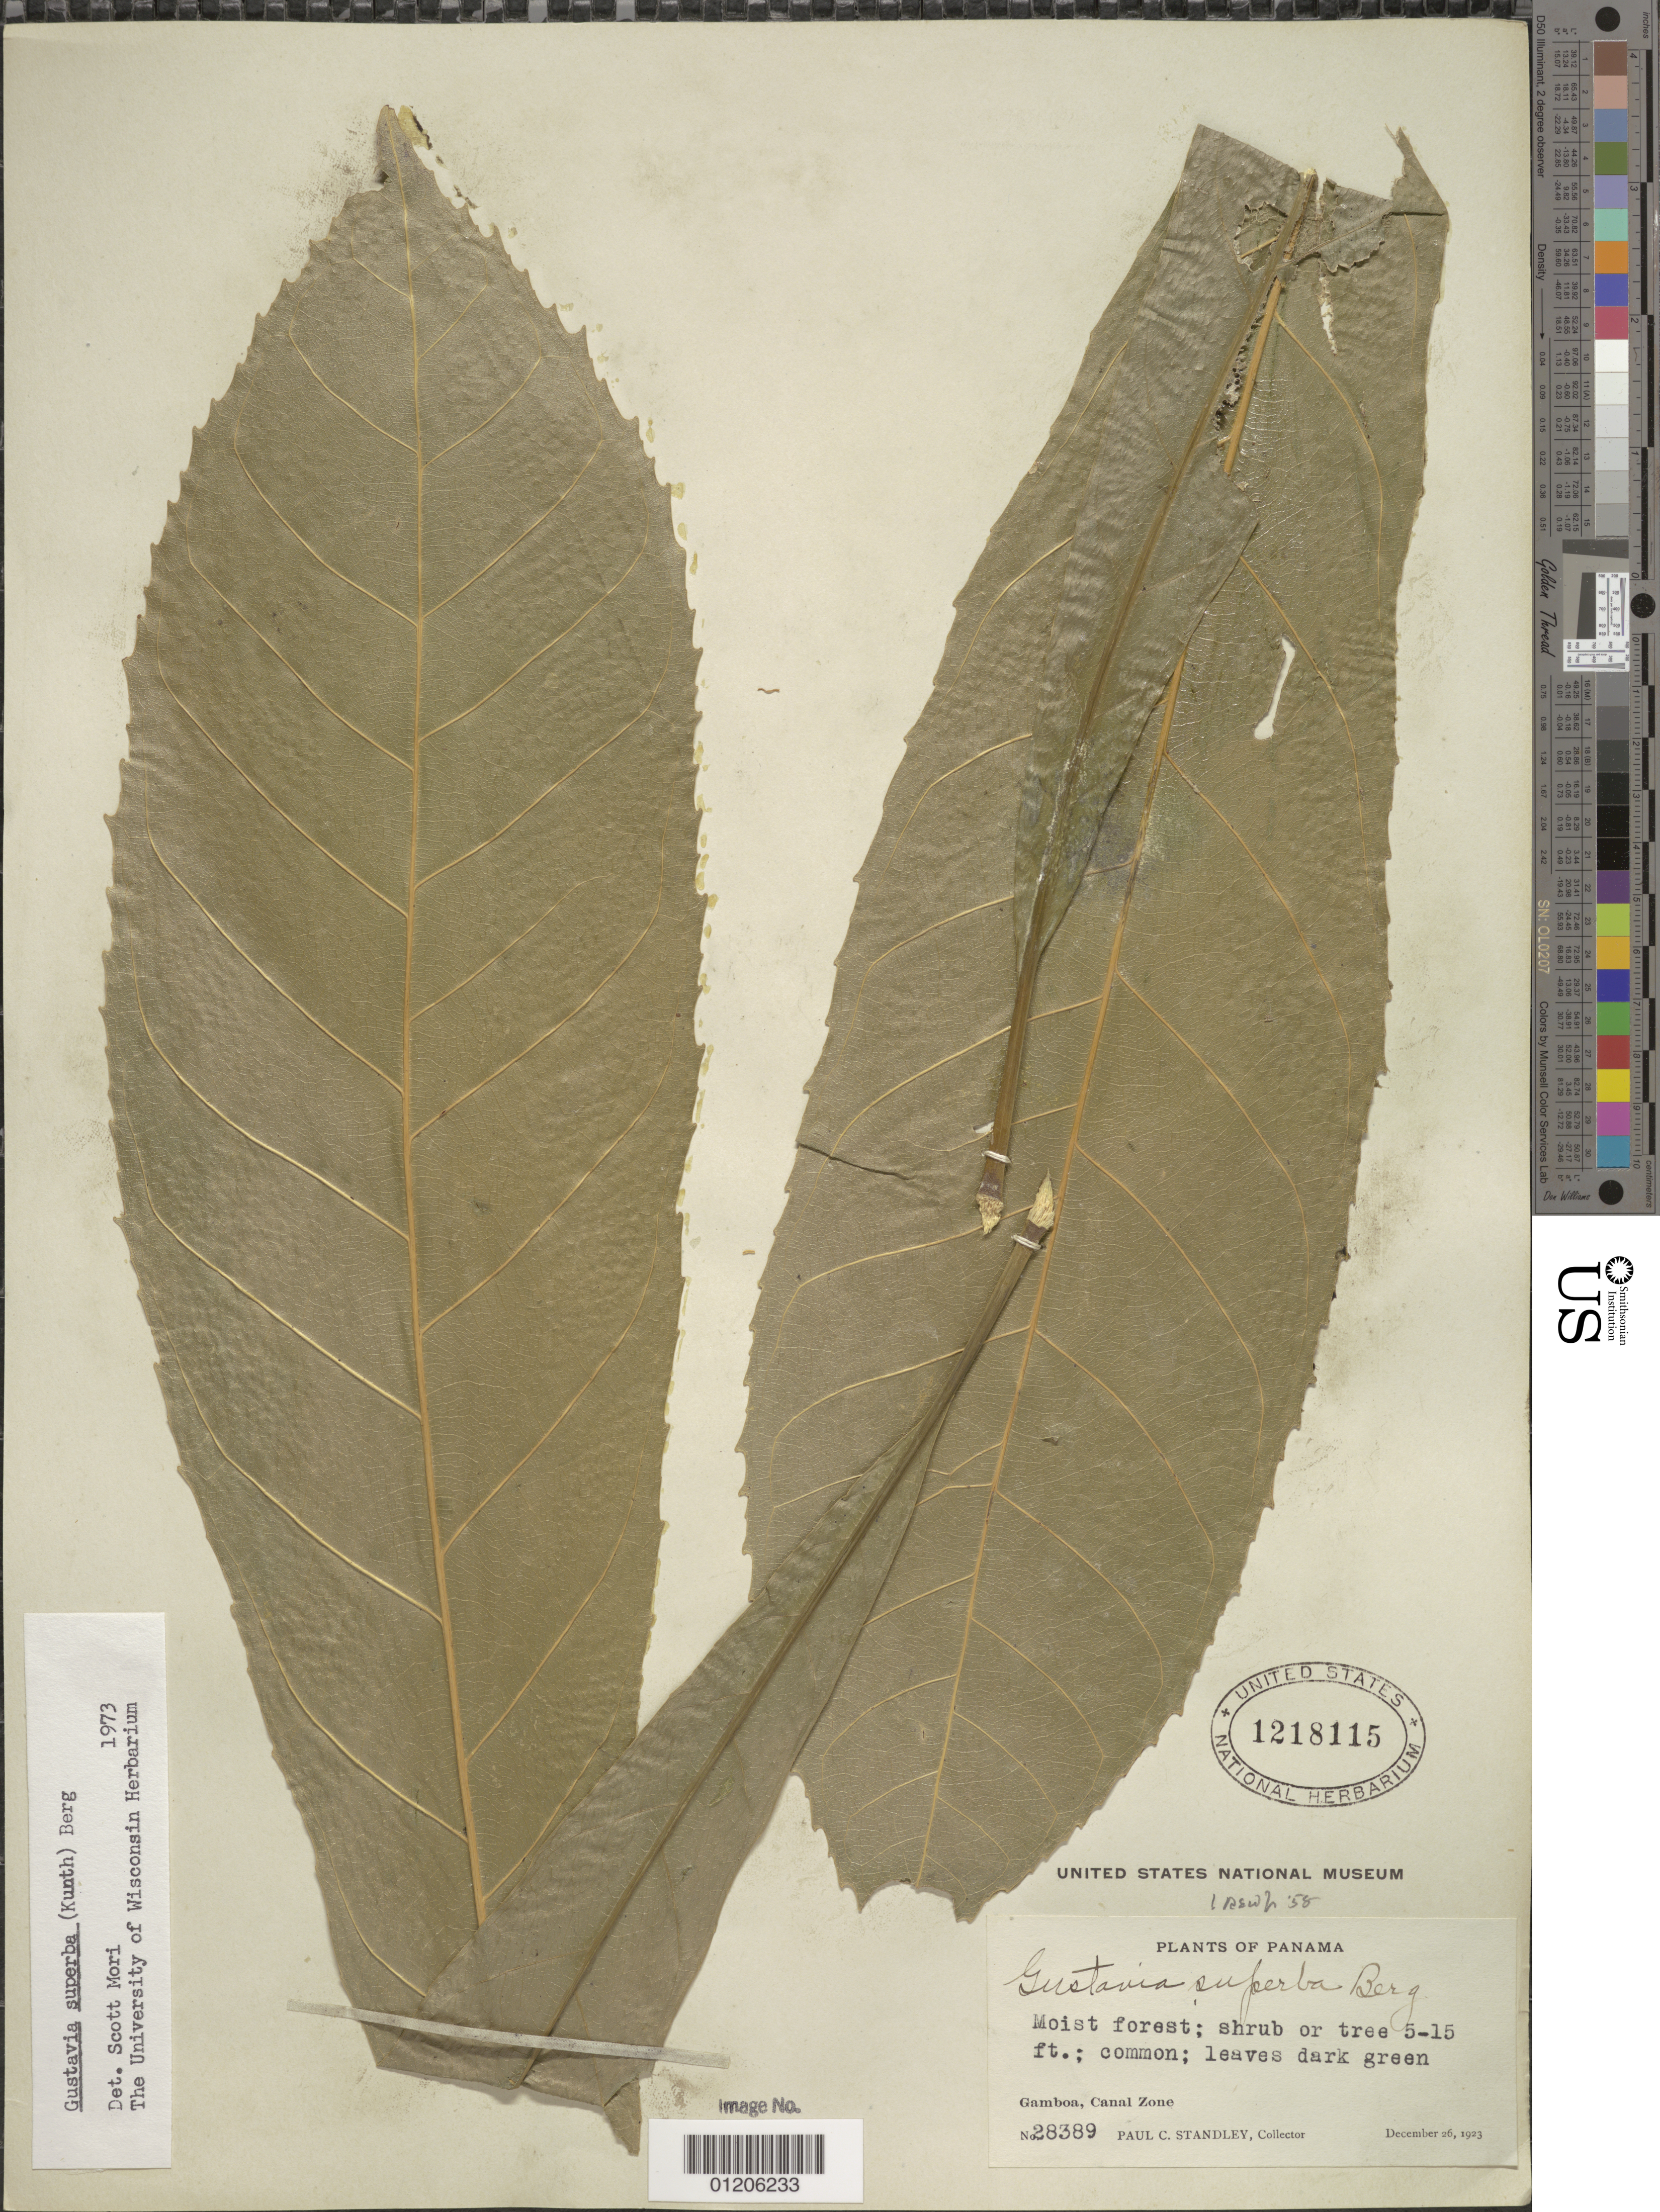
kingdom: Plantae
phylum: Tracheophyta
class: Magnoliopsida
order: Ericales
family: Lecythidaceae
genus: Gustavia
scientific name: Gustavia superba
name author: (Kunth) O. Berg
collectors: P. C. Standley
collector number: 28389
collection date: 1923-12-26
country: Panama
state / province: Colón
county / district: Canal Zone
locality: Gamboa.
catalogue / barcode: US 1218115